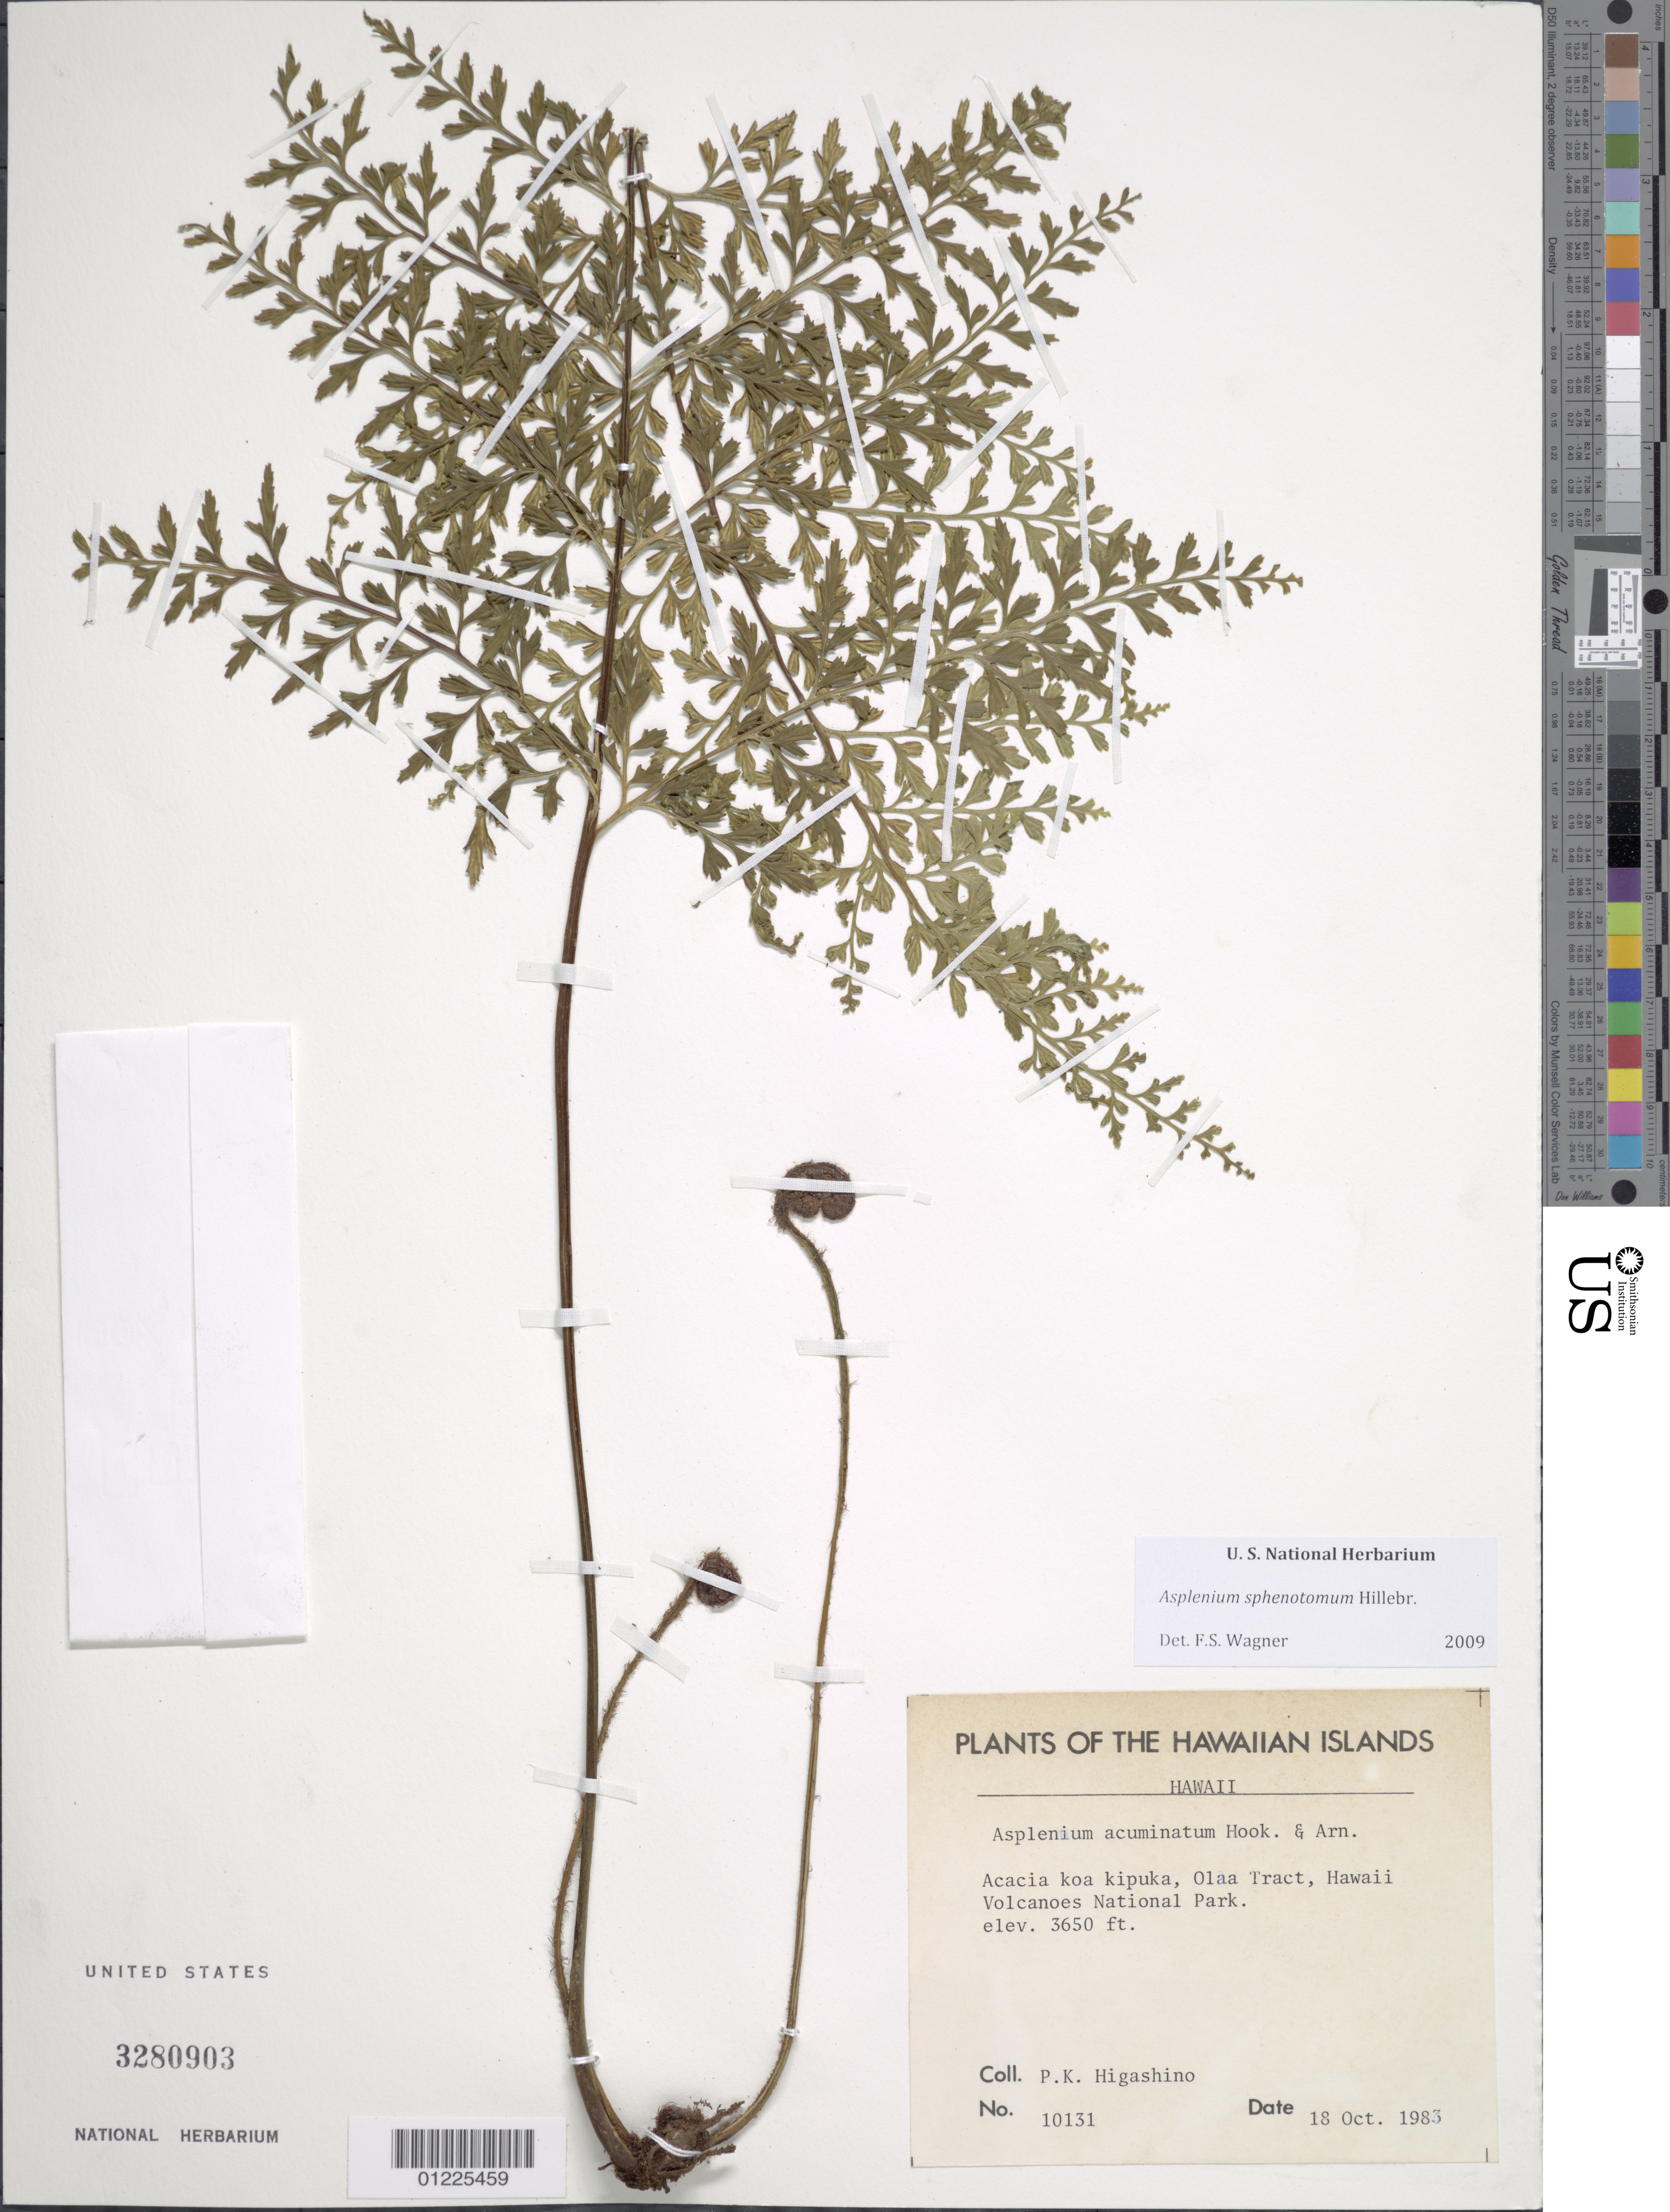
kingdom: Plantae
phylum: Tracheophyta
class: Polypodiopsida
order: Polypodiales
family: Aspleniaceae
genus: Asplenium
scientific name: Asplenium sphenotomum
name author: Hillebr.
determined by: Wagner, F. S.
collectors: P. Higashino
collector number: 10131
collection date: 1983-10-18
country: United States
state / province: Hawaii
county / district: Hawaii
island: Hawaii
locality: Olaa Tract, Hawaii Volcanoes National Park.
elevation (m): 1113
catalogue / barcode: US 3280903